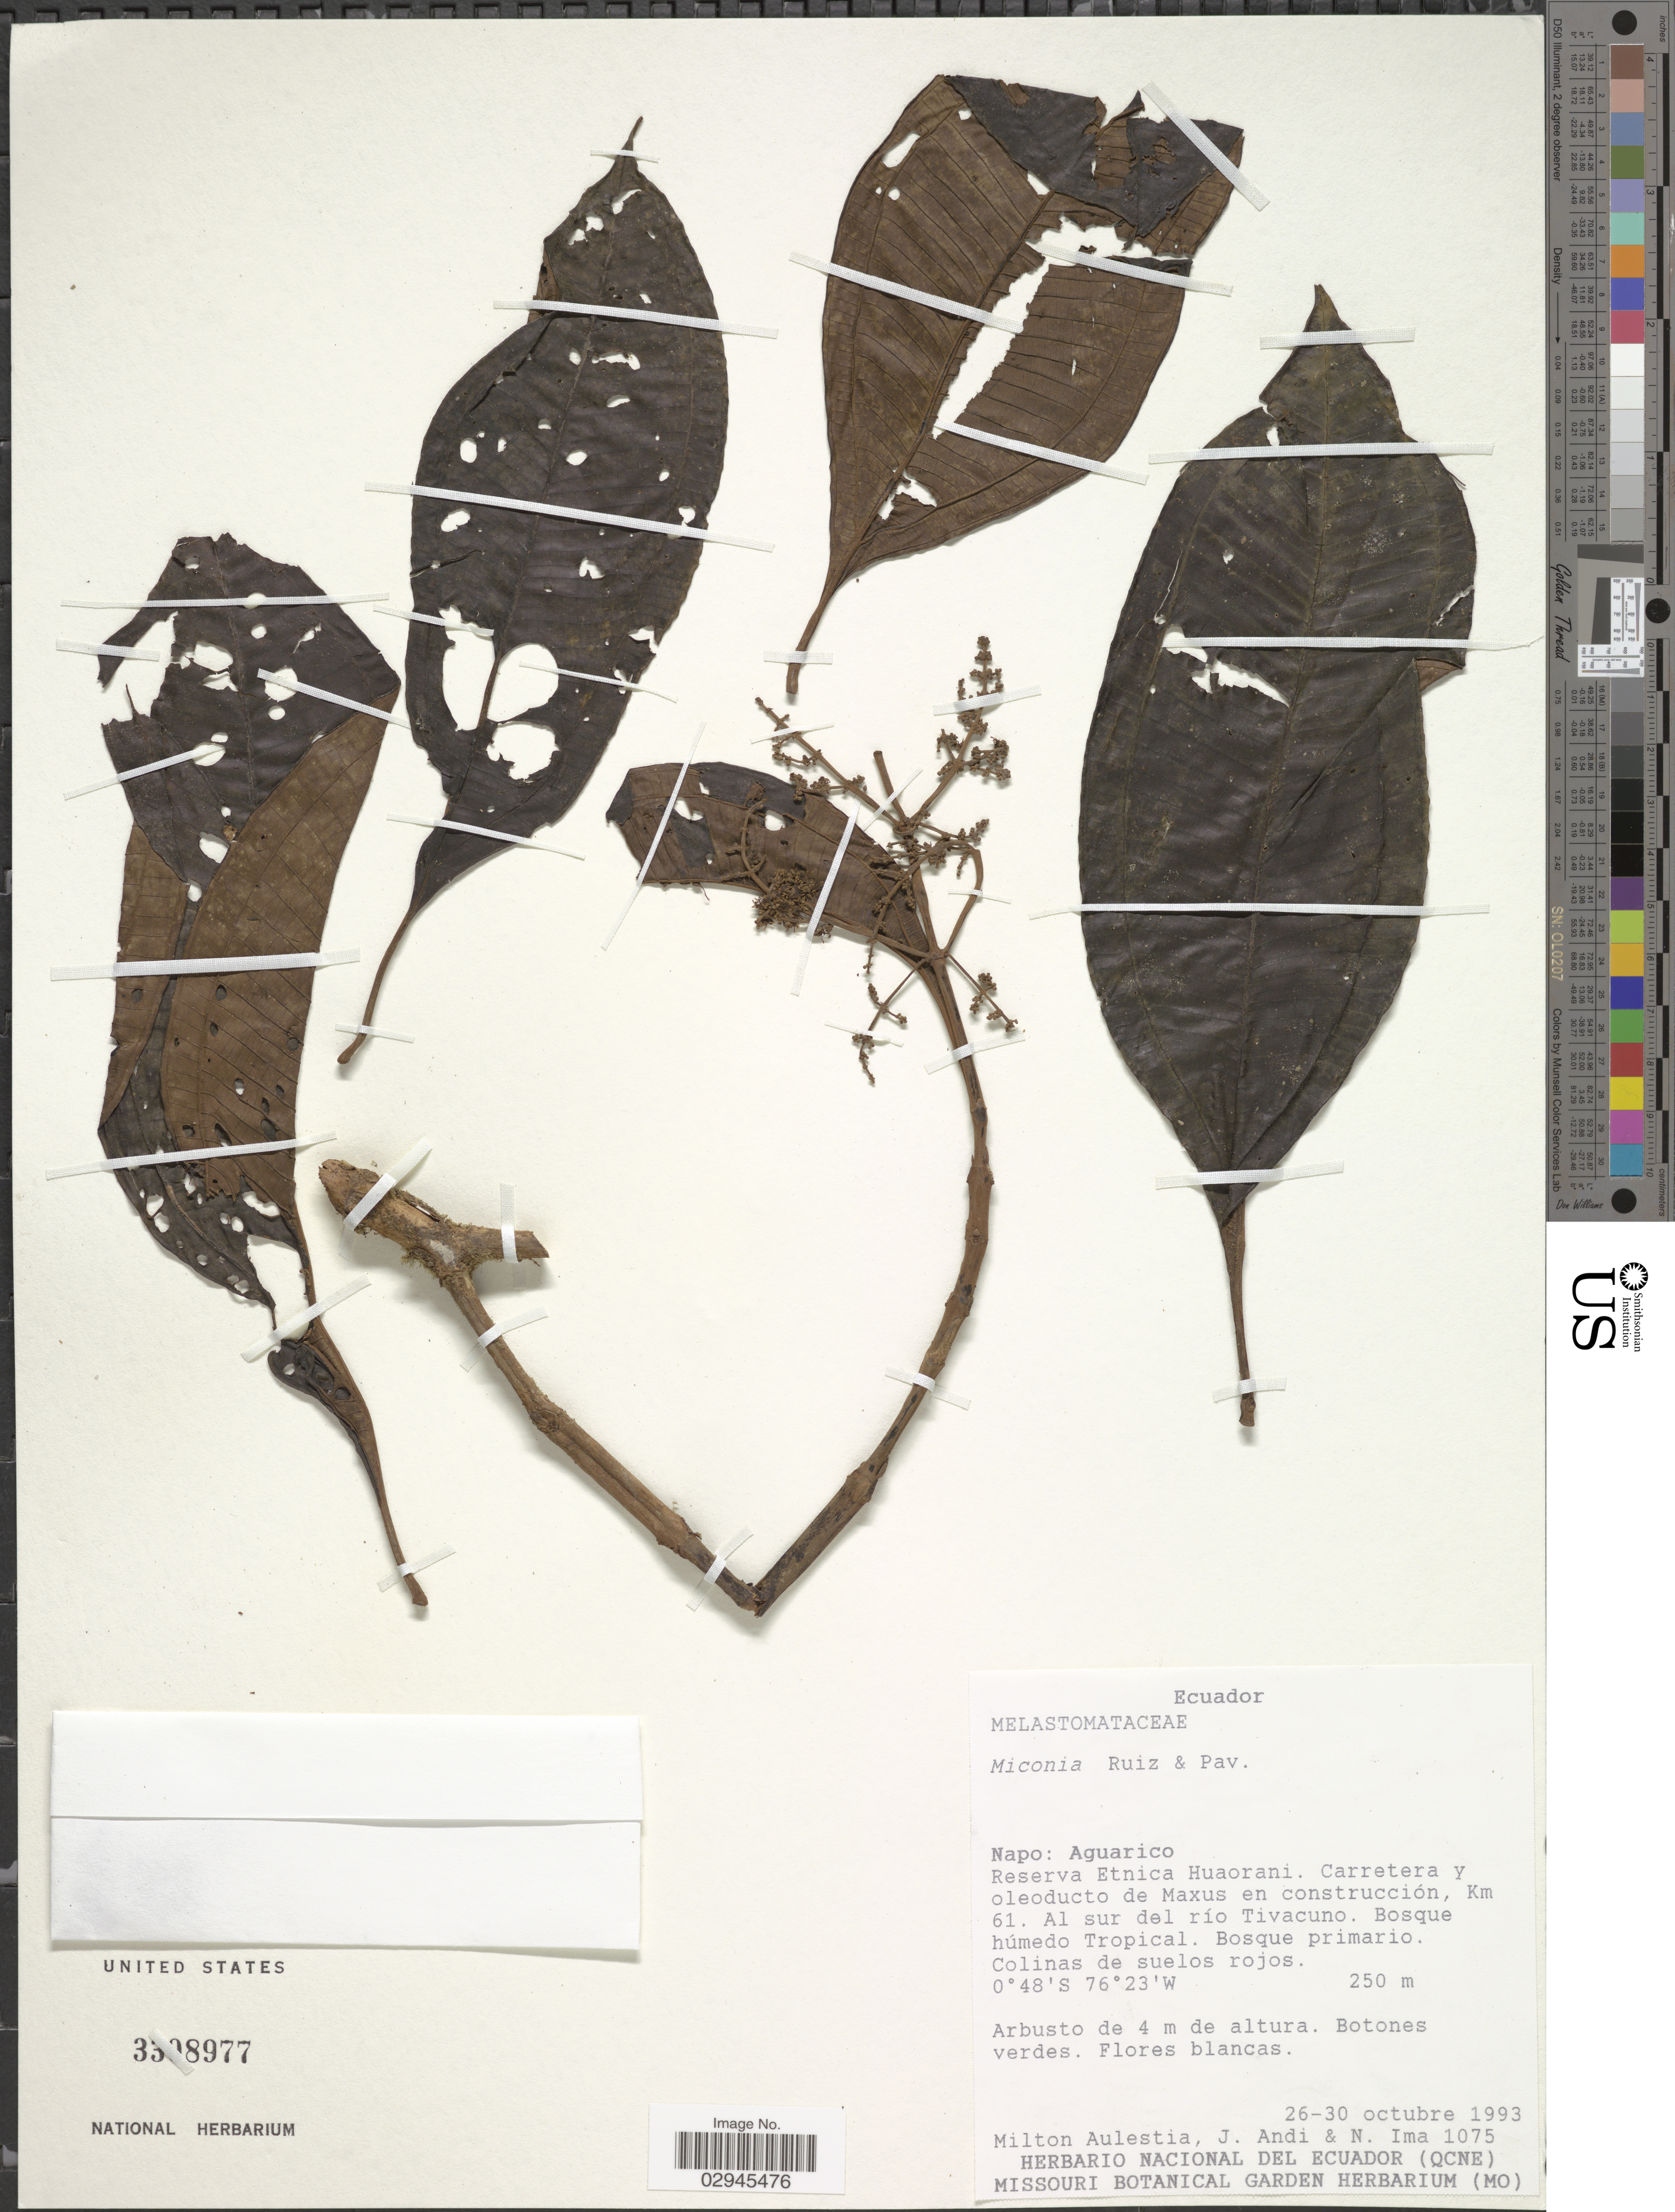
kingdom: Plantae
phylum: Tracheophyta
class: Magnoliopsida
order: Myrtales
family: Melastomataceae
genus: Miconia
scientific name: Miconia sp.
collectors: M. Aulestia, J. Andi & N. Ima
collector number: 1075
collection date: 1993-10-26/1993-10-30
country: Ecuador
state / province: Napo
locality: Aguarico. Reserva Etnica Huaorani. Carretera y oleoducto de Maxus en construcción, Km 61. Al sur del río Tivacuno. Bosque húmedo Tropical.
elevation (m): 250